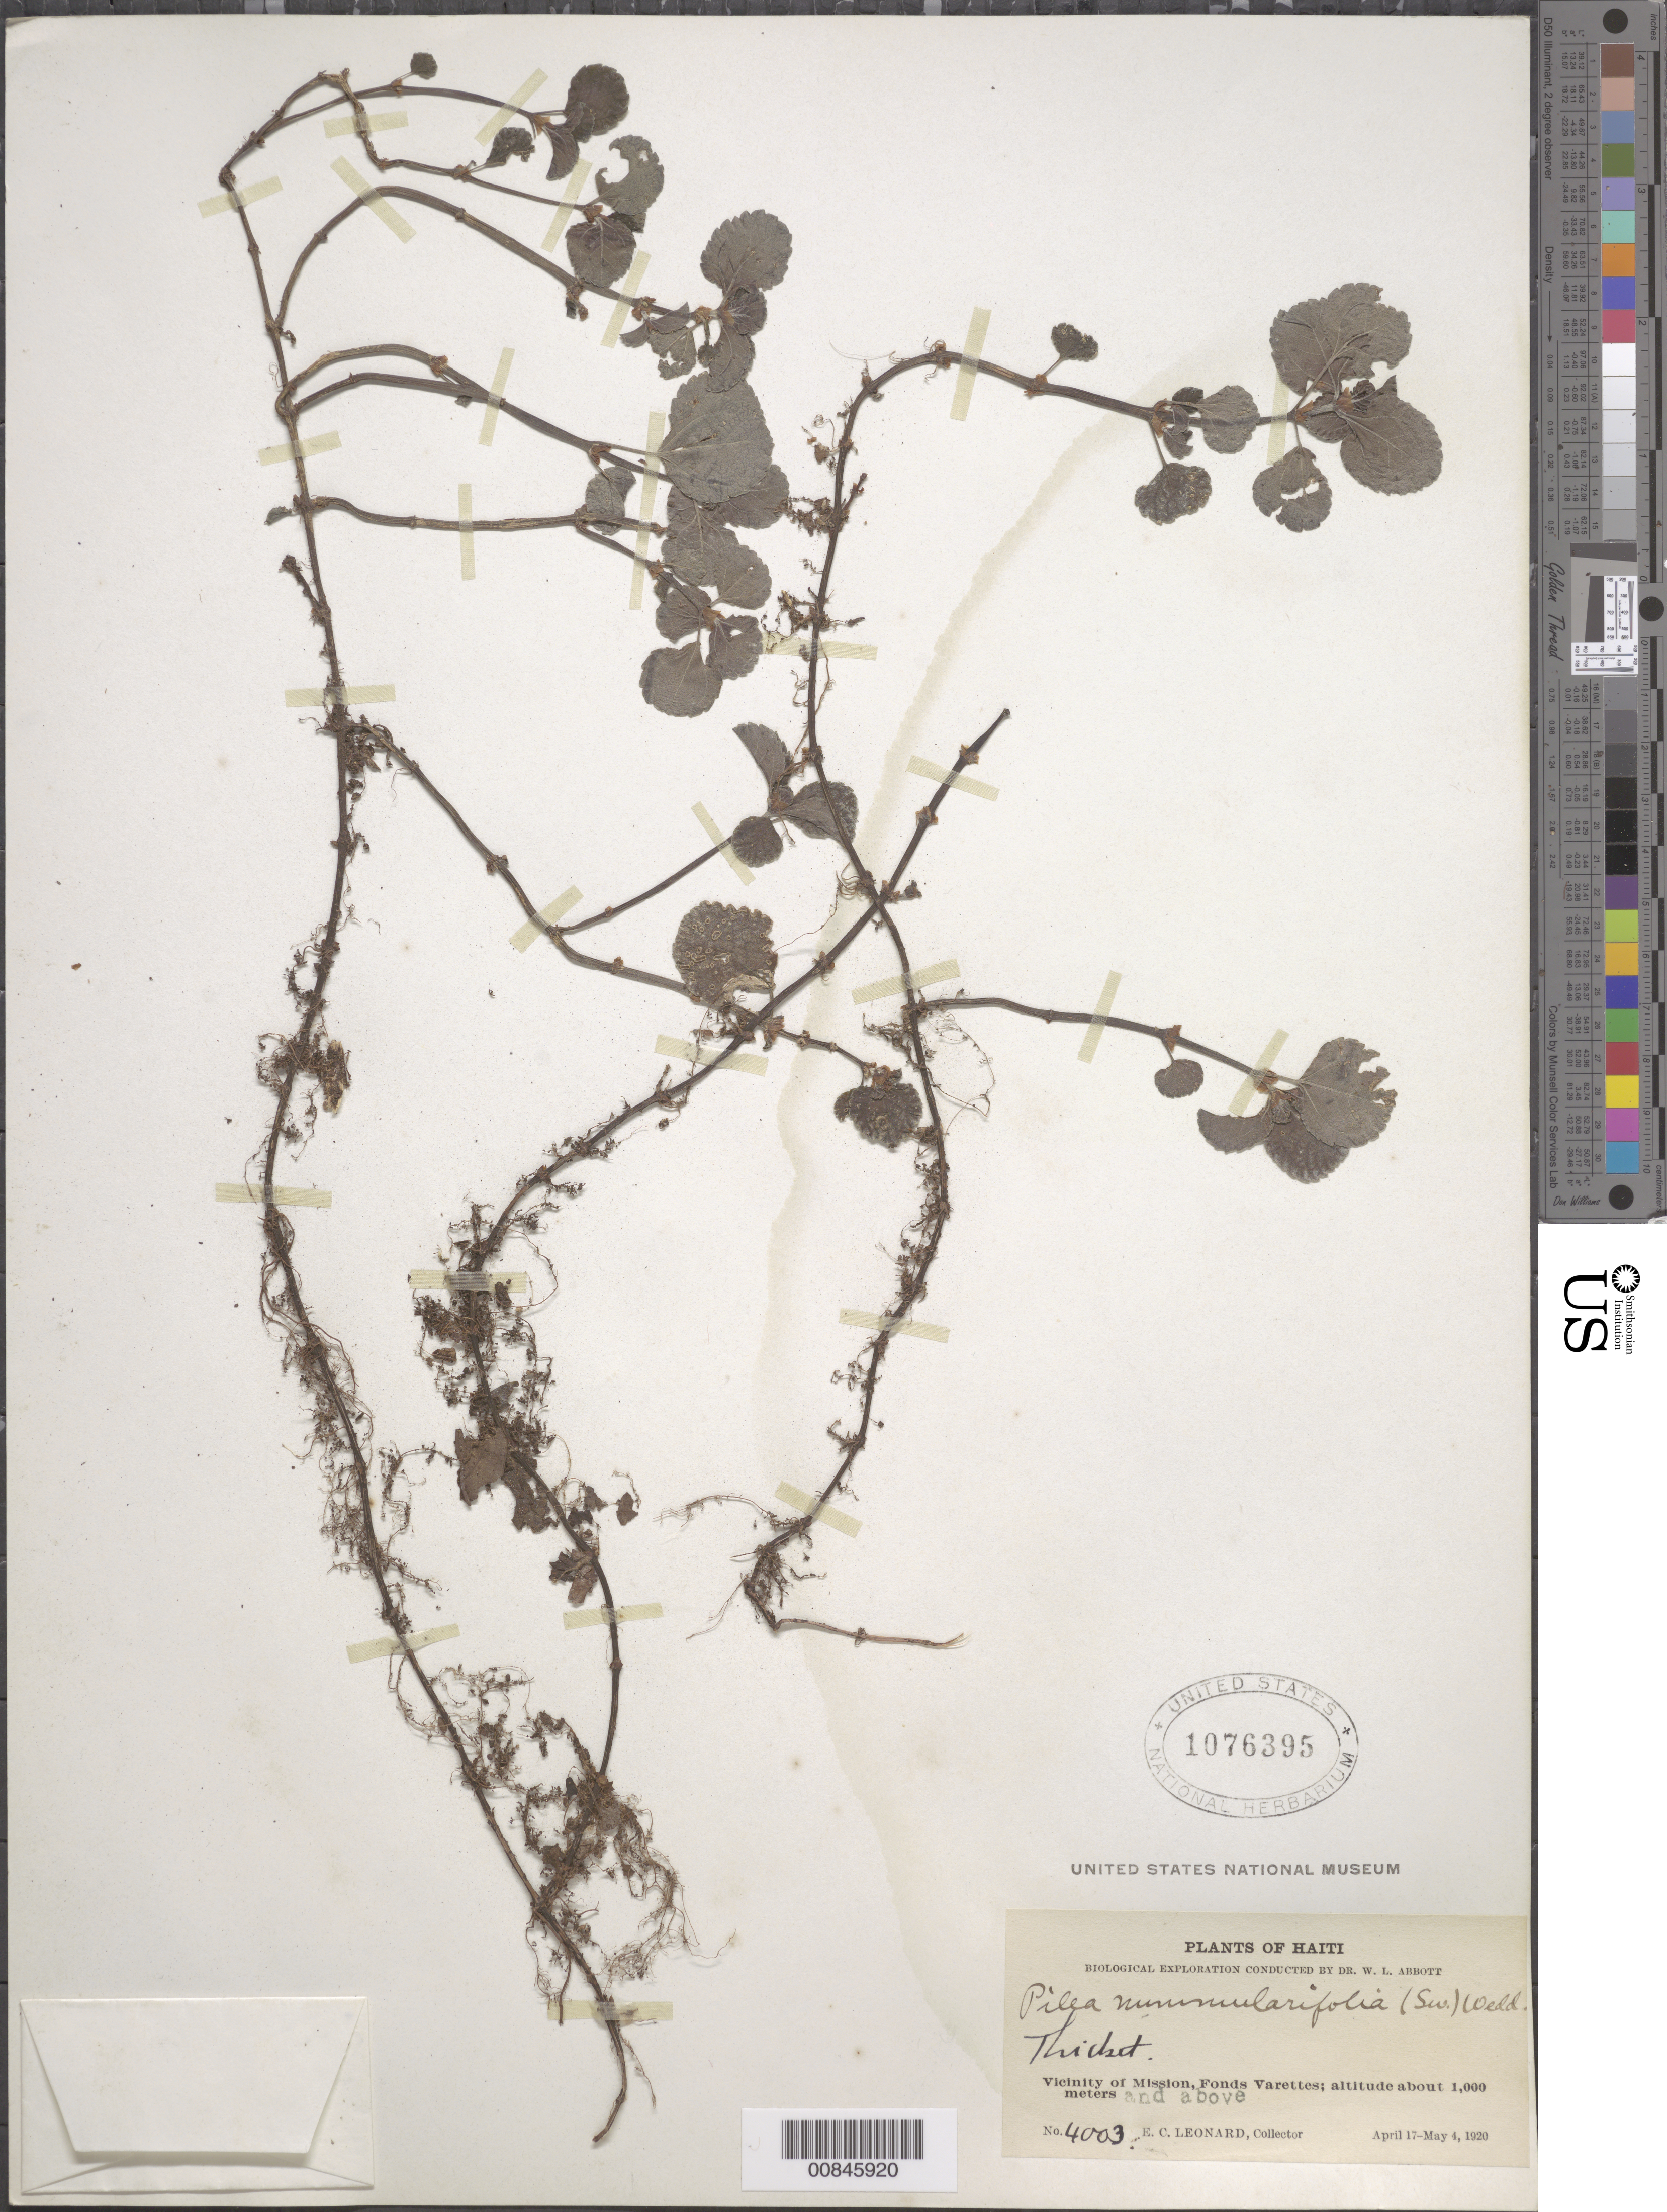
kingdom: Plantae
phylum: Tracheophyta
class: Magnoliopsida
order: Rosales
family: Urticaceae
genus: Pilea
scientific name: Pilea nummularifolia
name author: (Sw.) Wedd.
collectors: E. C. Leonard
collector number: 4003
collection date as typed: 17 Apr 1920 to 04 May 1920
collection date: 1920-04-17/1920-05-04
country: Haiti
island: Hispaniola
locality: Vicinity of Mission, Fonds Varettes.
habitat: Thicket.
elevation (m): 1000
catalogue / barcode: US 1076395